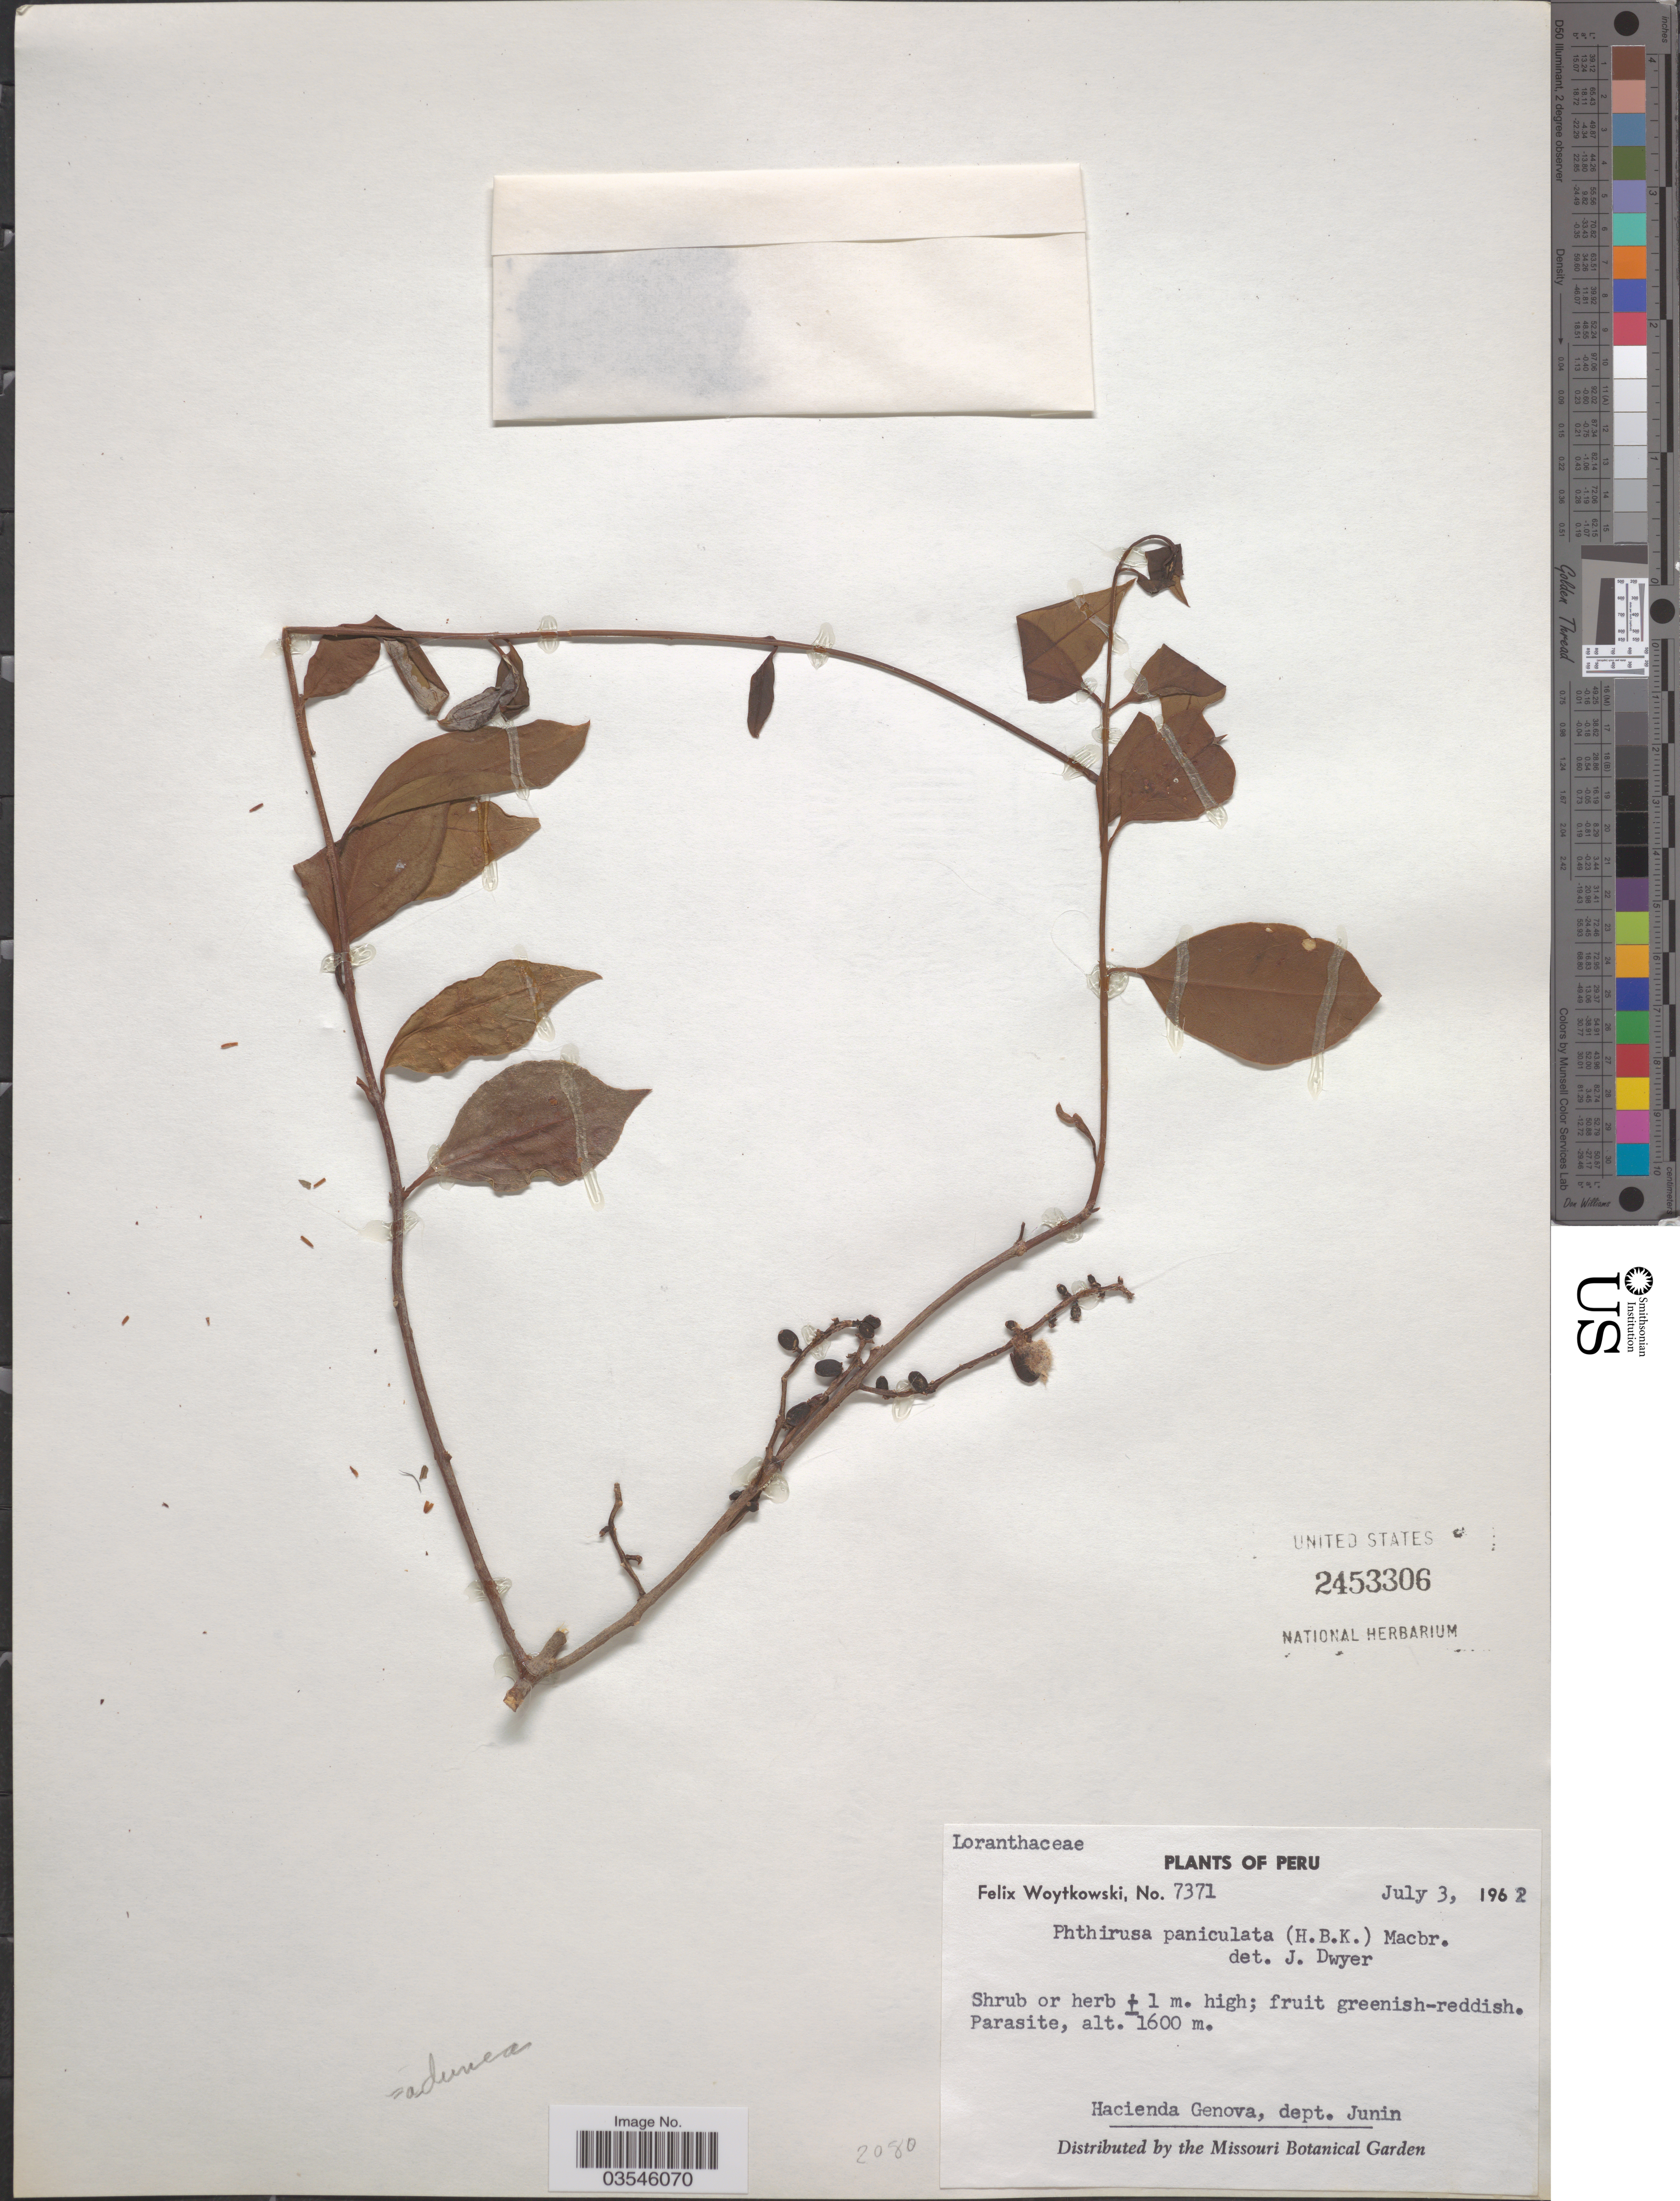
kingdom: Plantae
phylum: Tracheophyta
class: Magnoliopsida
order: Santalales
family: Loranthaceae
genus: Phthirusa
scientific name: Phthirusa adunca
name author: (G. Mey.) Maguire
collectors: F. Woytkowski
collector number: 7371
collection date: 1962-07-03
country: Peru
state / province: Junín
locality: Hacienda Genova, dept. Junin.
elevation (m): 1600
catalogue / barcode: US 2453306